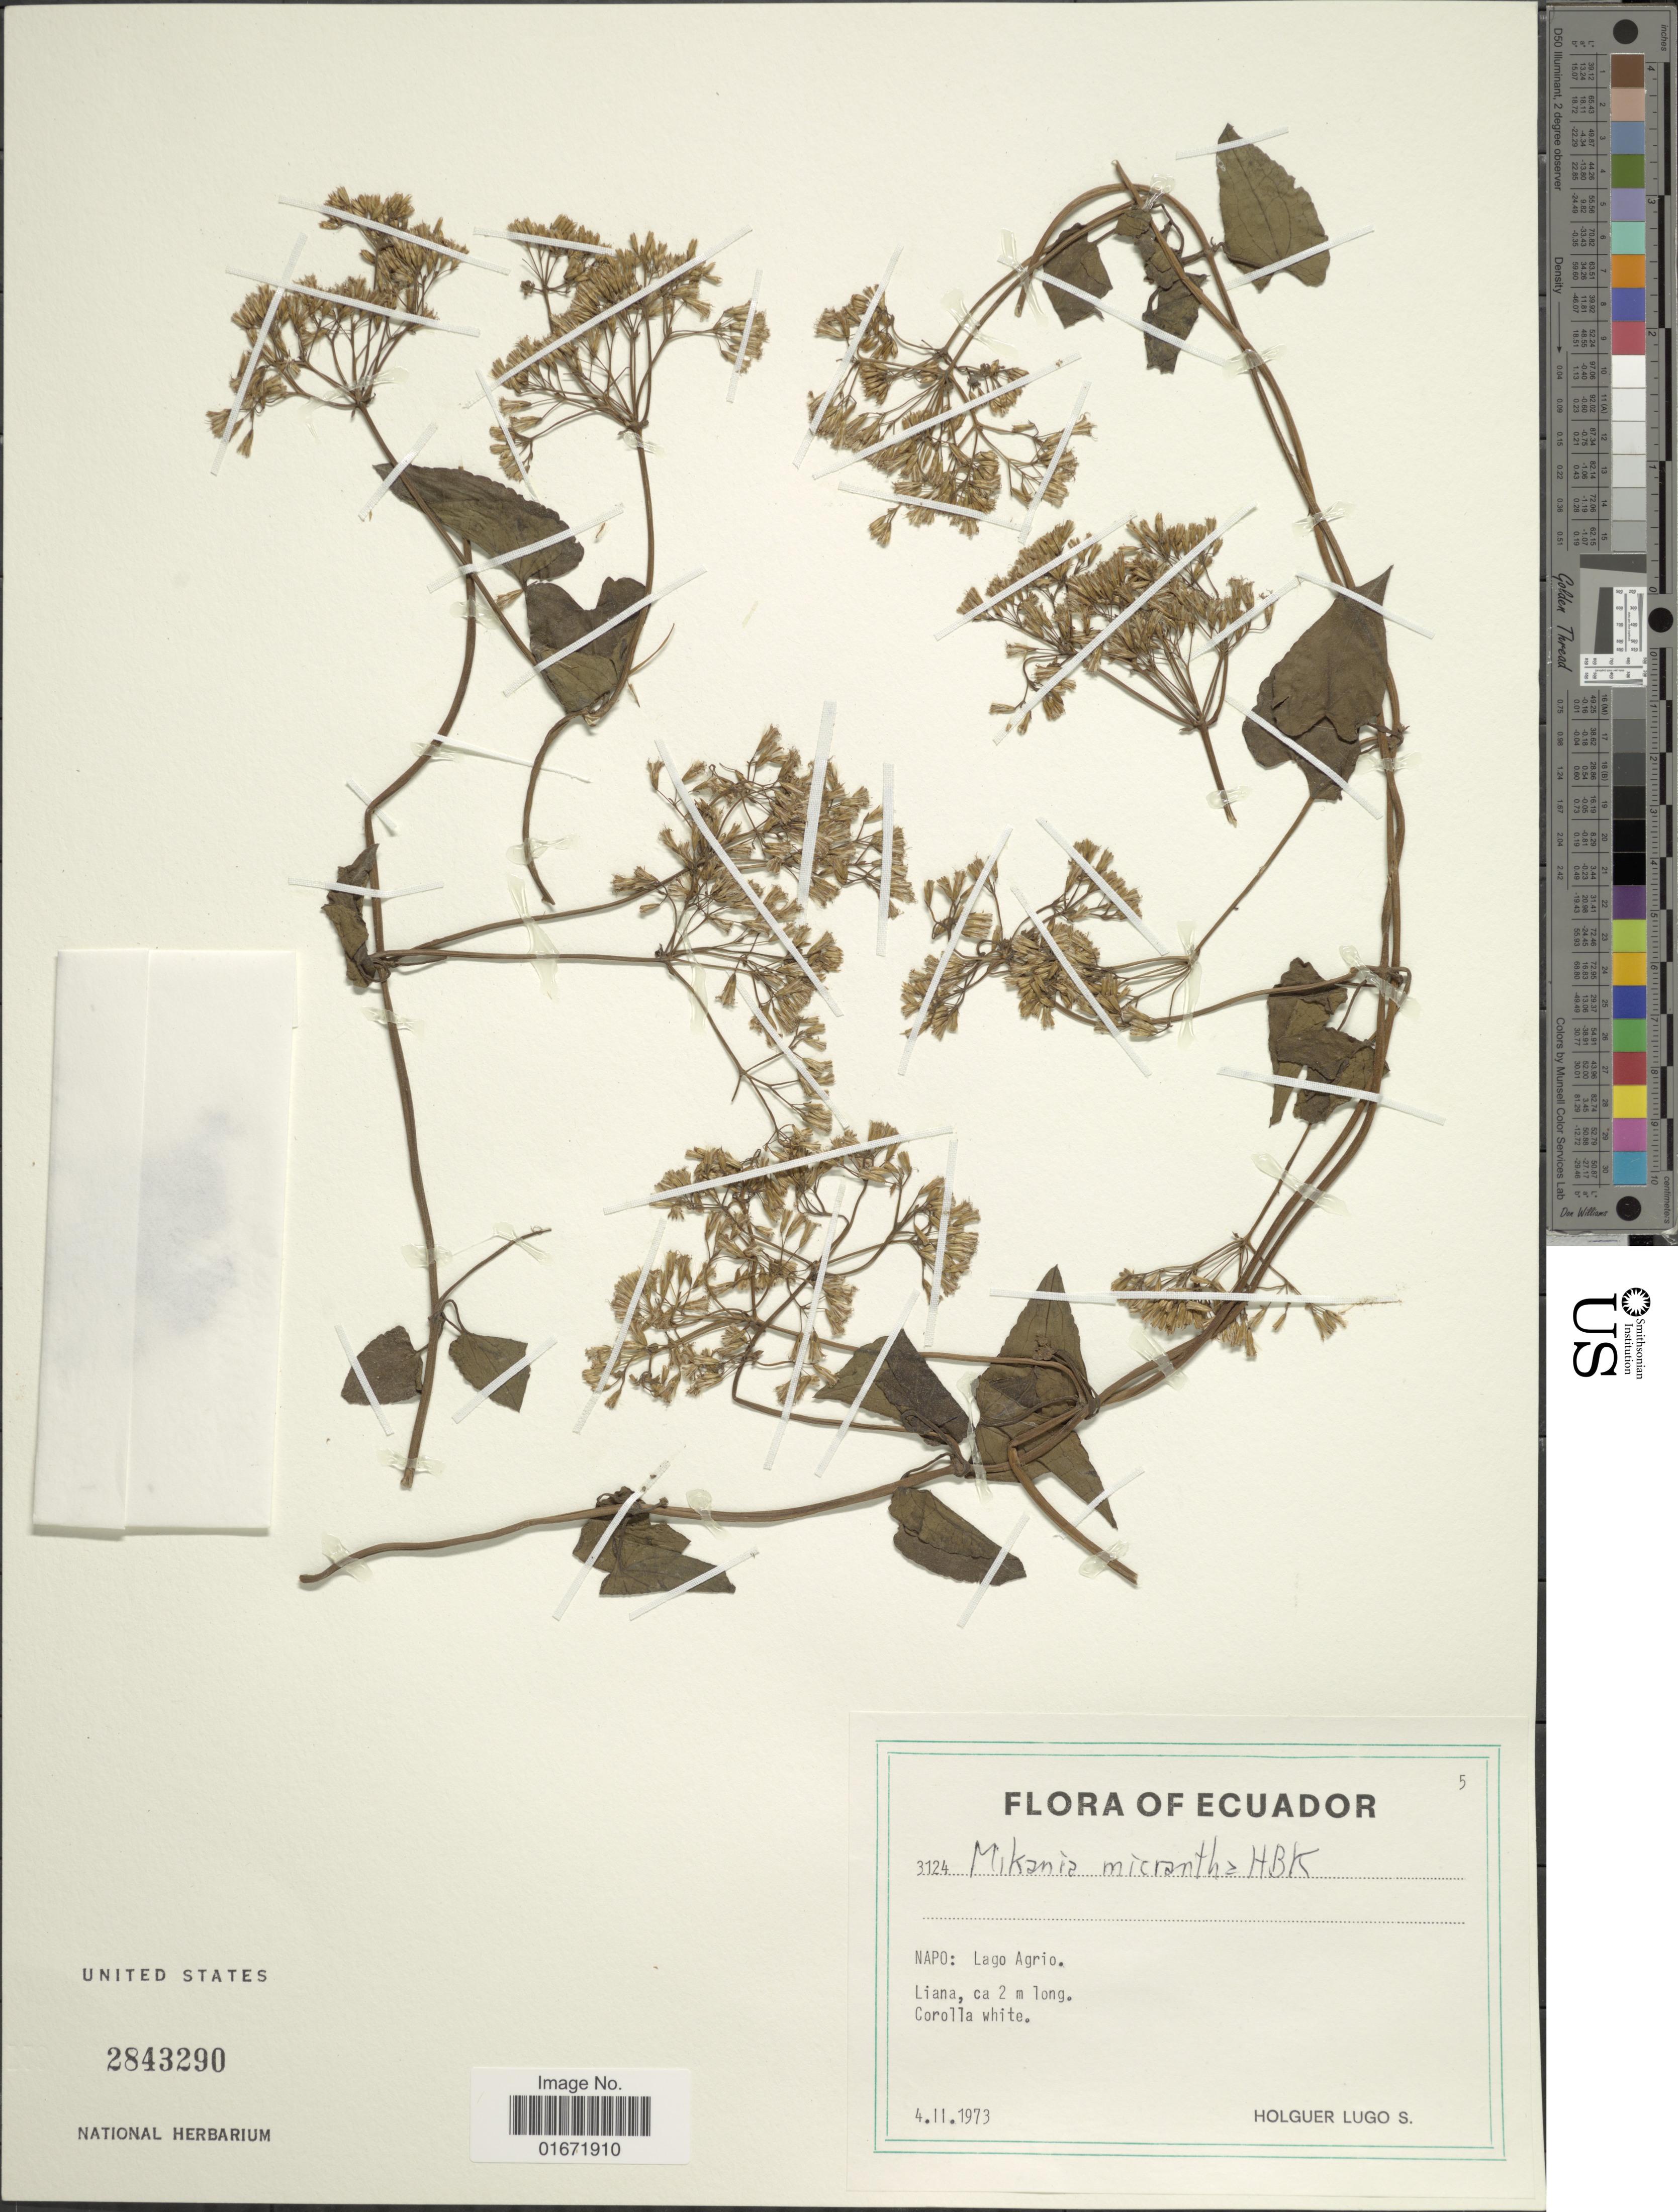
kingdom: Plantae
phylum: Tracheophyta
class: Magnoliopsida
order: Asterales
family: Asteraceae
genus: Mikania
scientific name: Mikania micrantha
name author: Kunth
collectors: H. Lugo S.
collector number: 3124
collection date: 1973-02-04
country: Ecuador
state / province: Napo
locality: Napo: Lago Agrio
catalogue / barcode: US 2843290